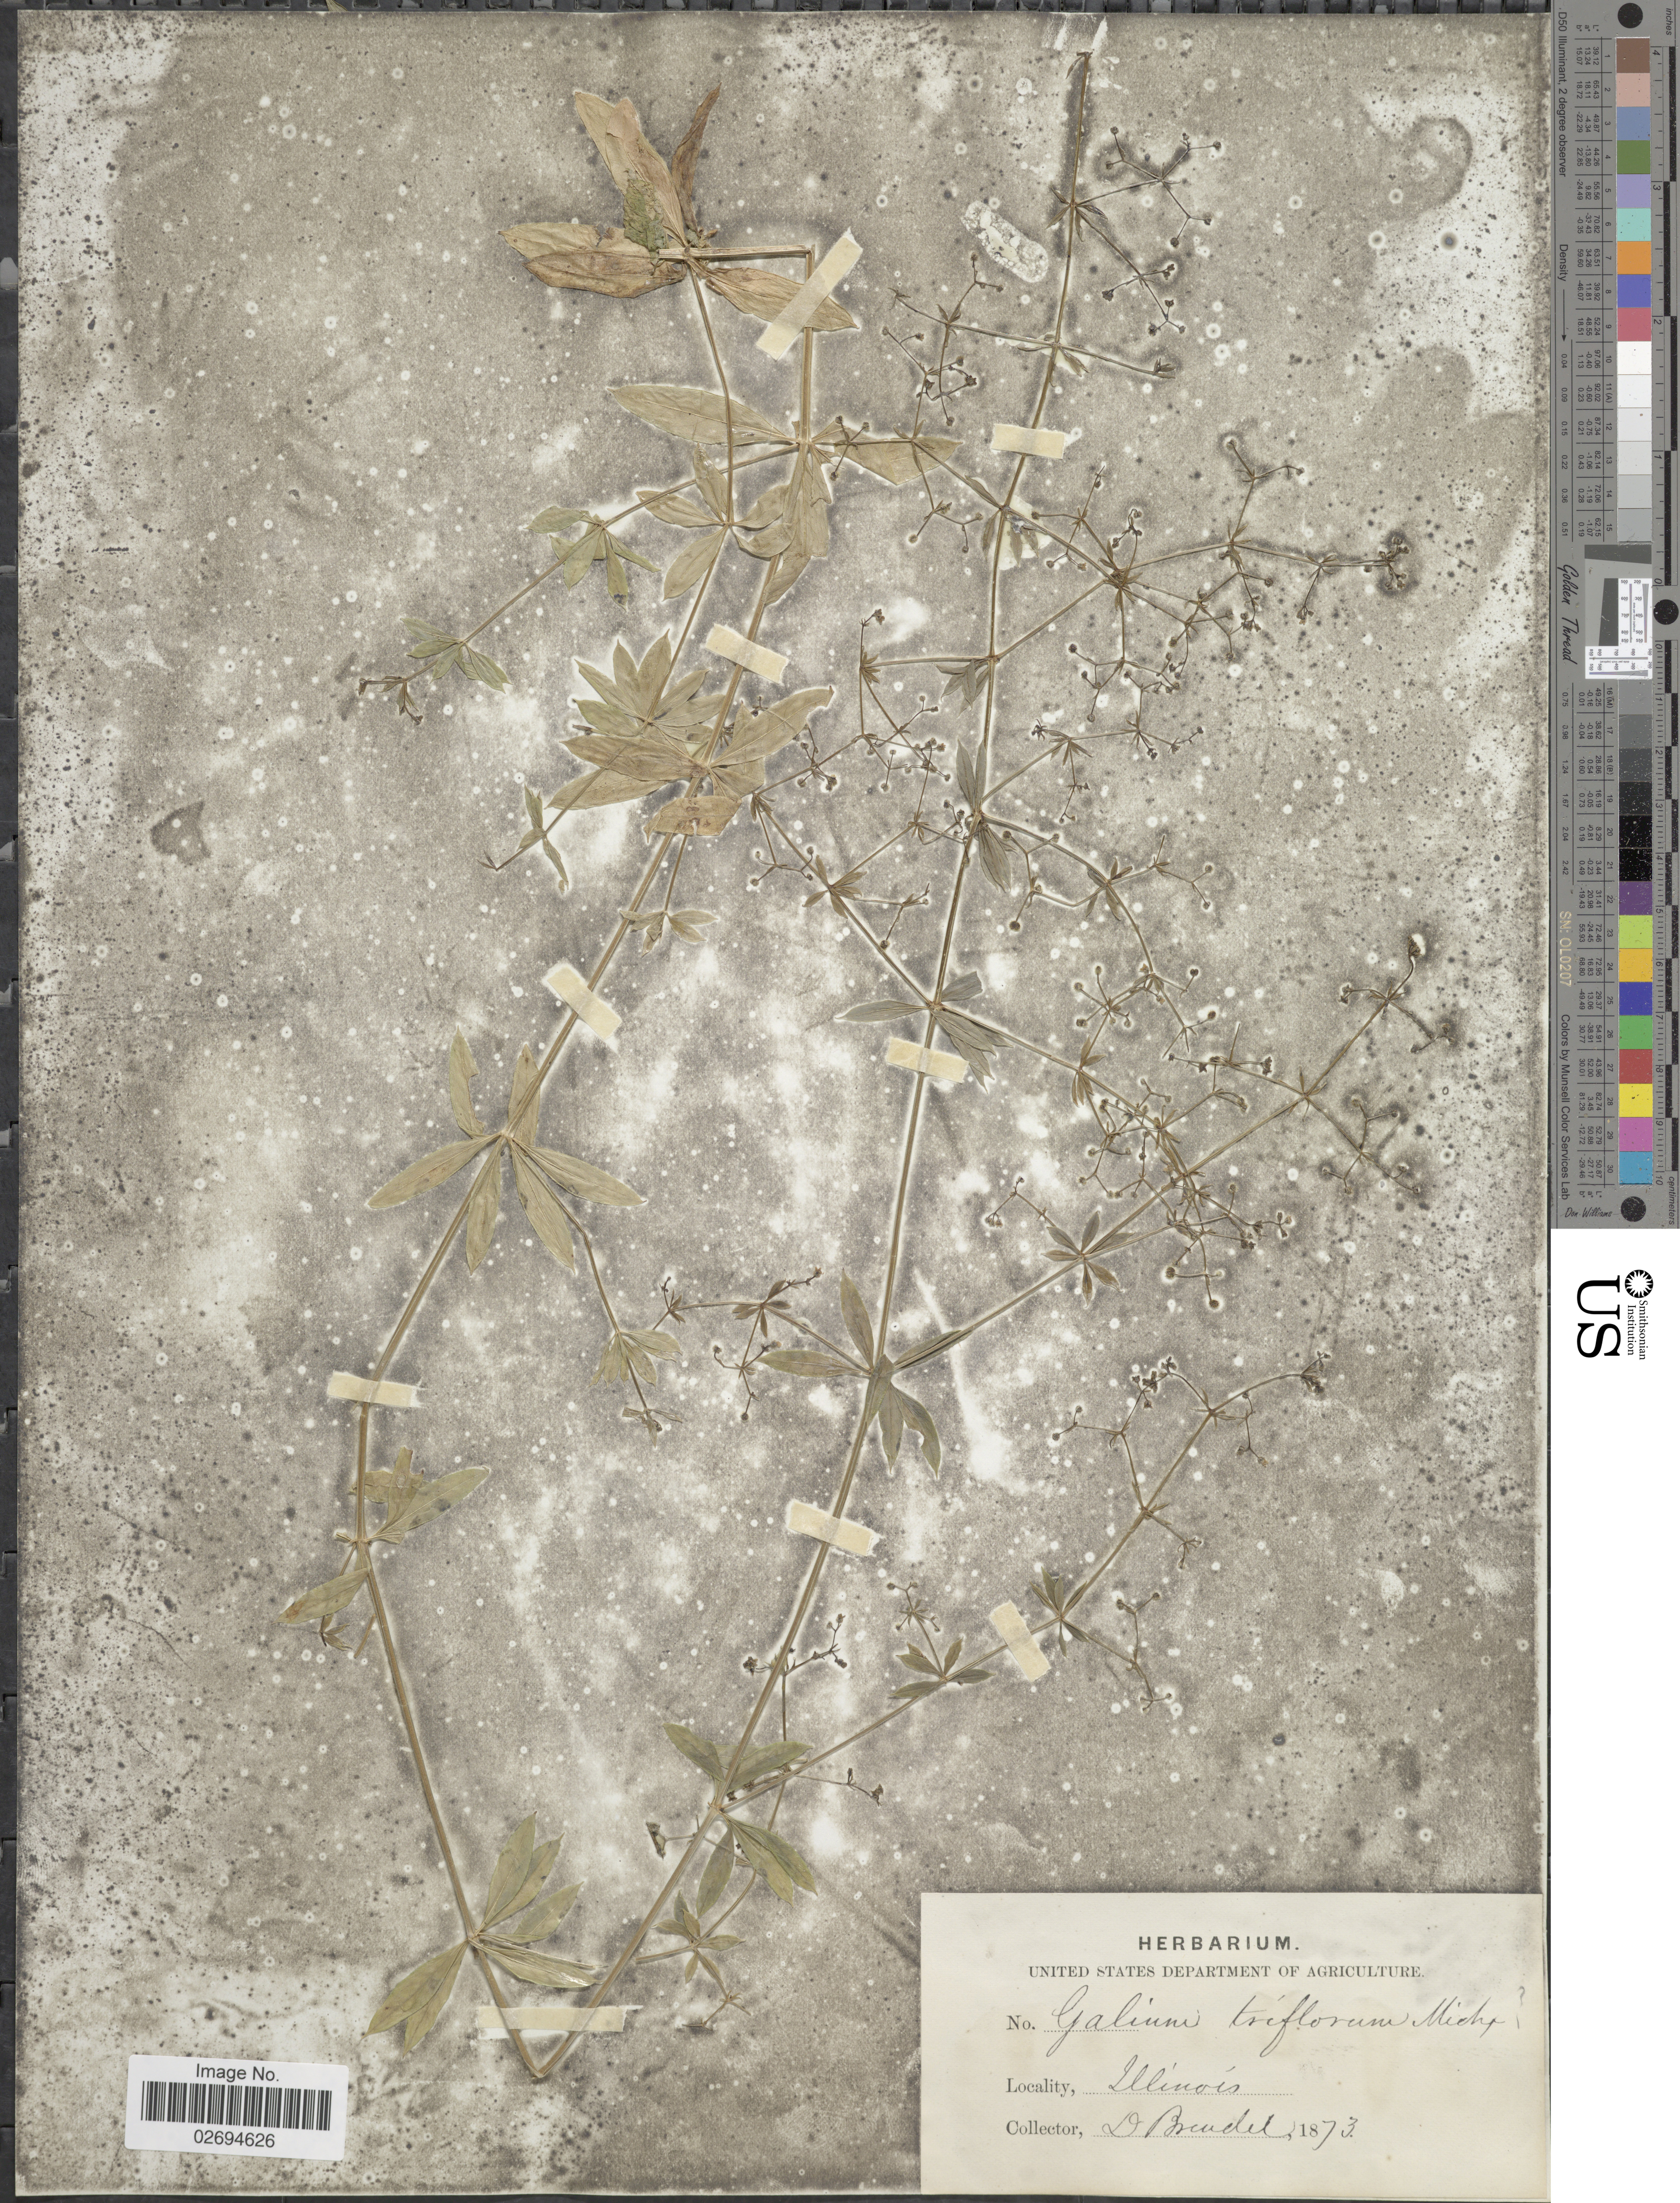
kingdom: Plantae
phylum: Tracheophyta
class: Magnoliopsida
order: Gentianales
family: Rubiaceae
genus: Galium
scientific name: Galium triflorum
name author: Michx.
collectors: -. Brendel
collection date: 1873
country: United States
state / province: Illinois